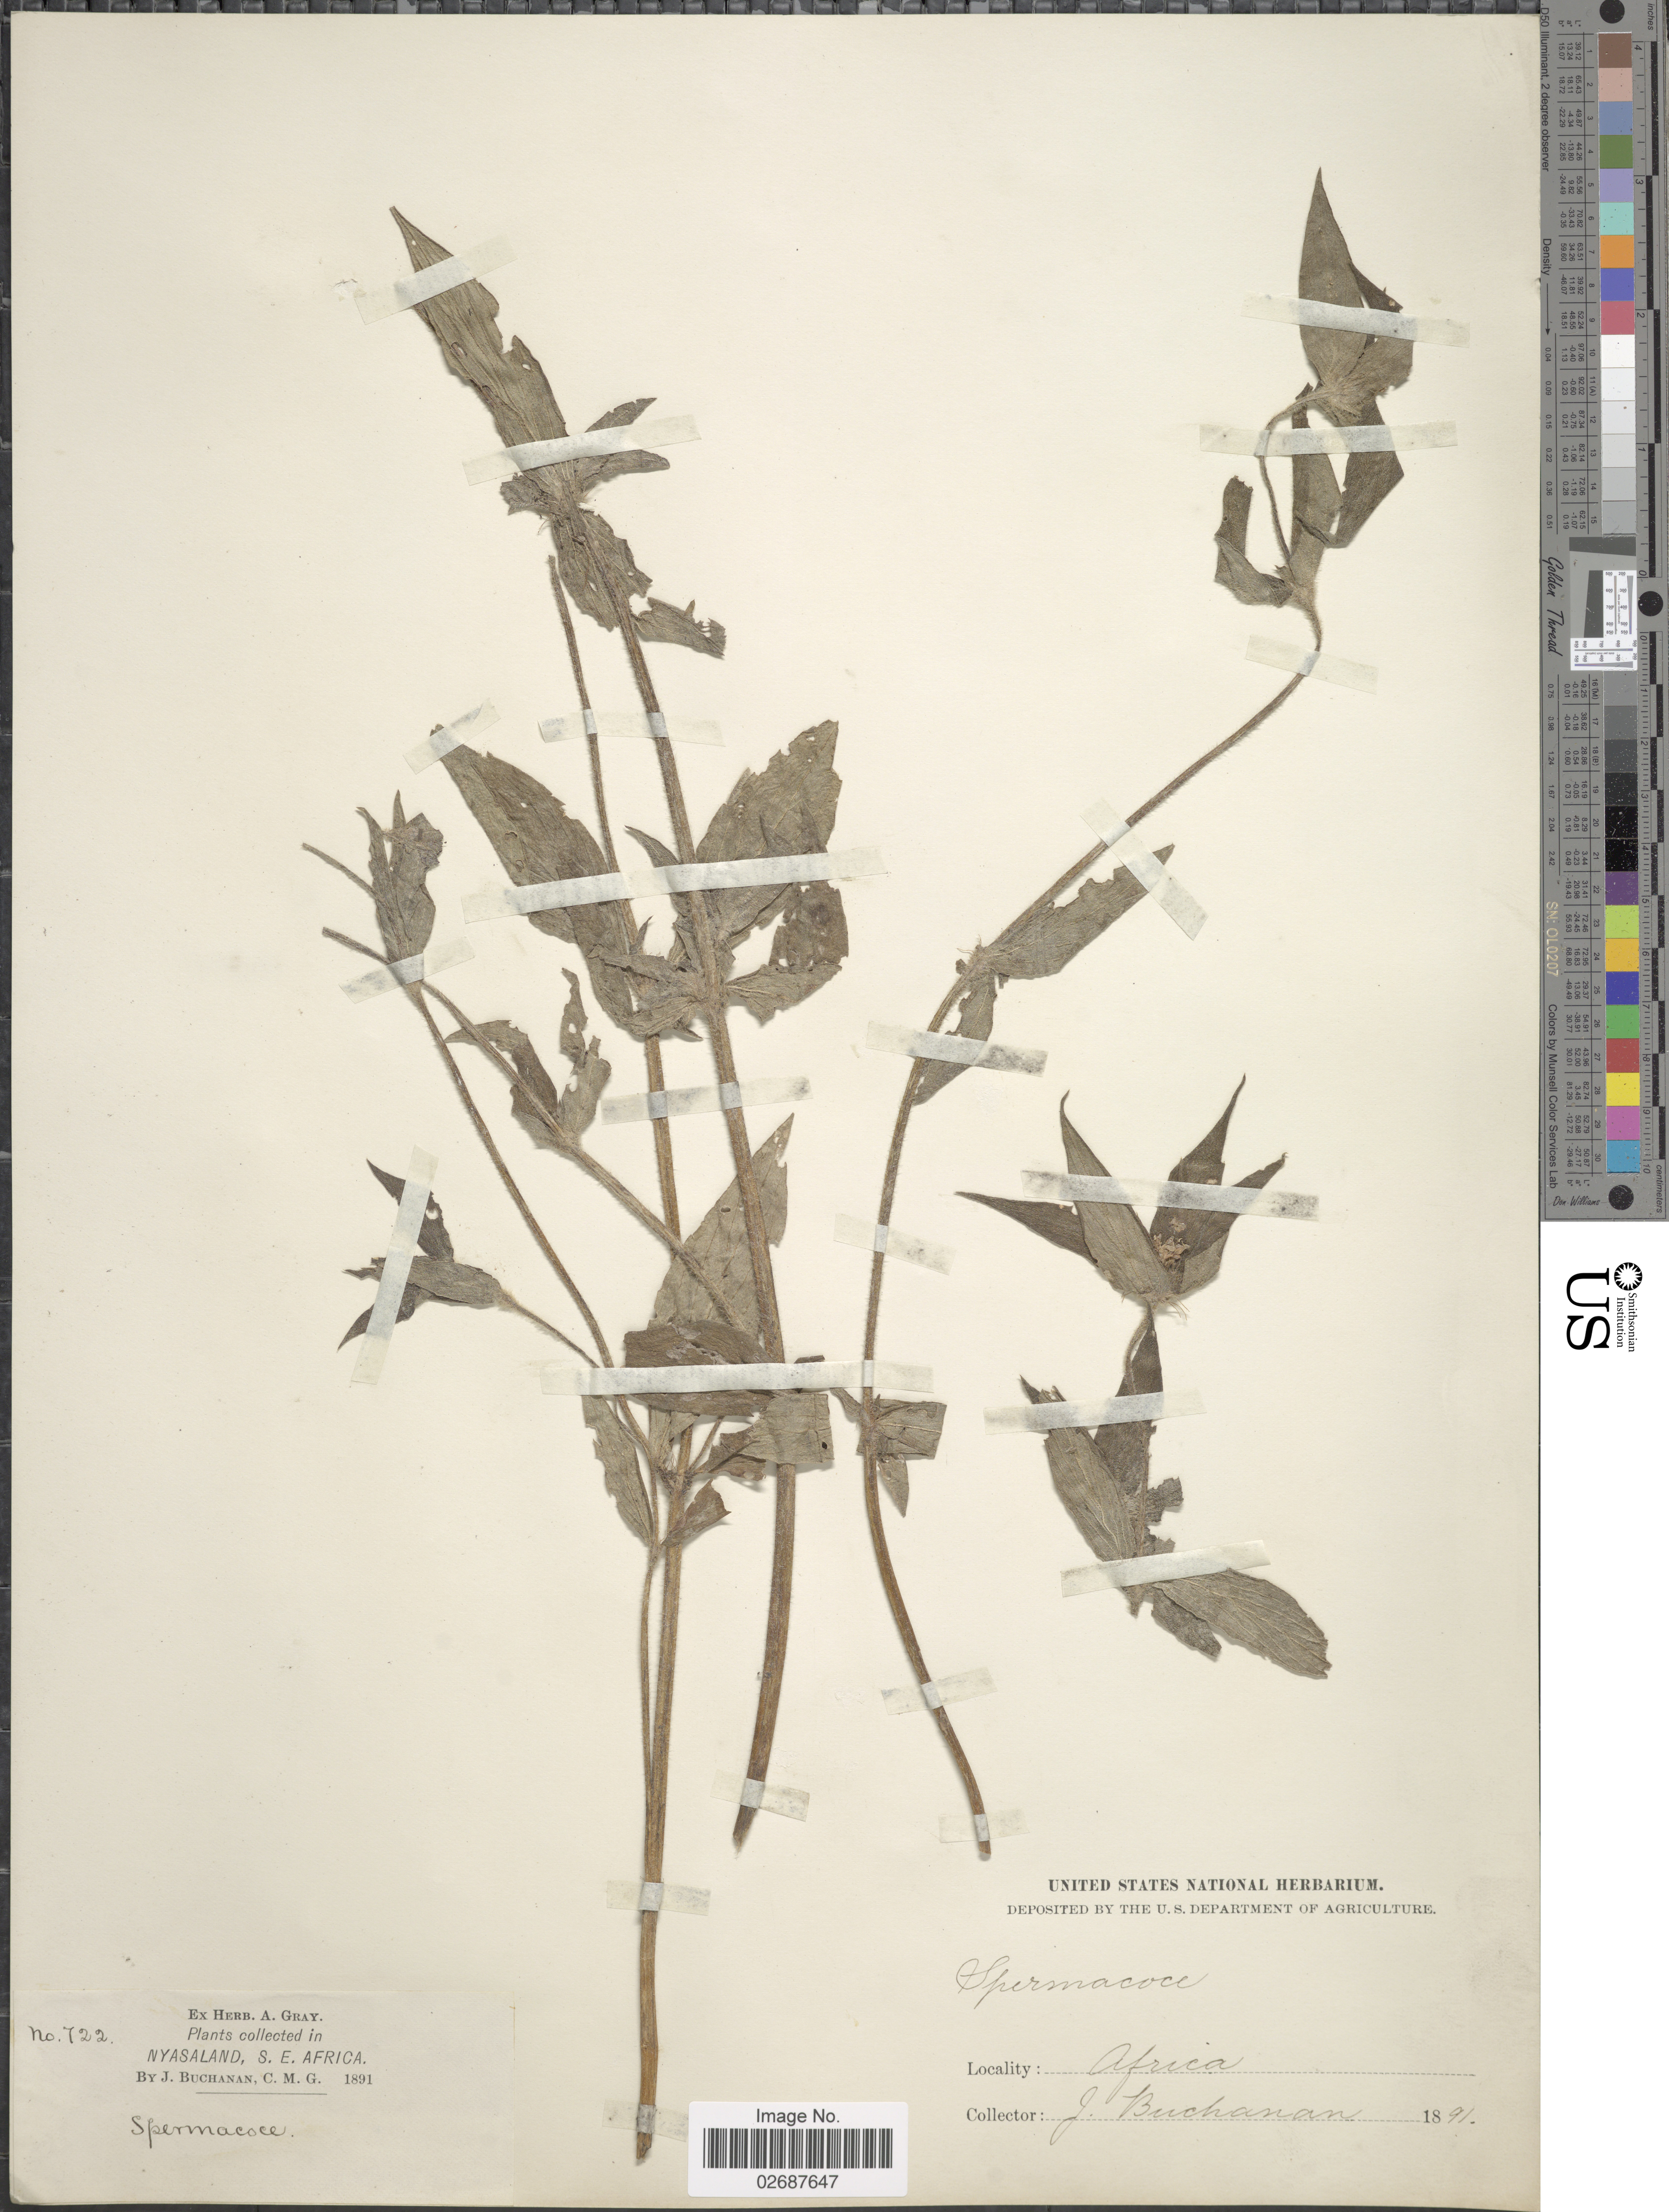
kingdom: Plantae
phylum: Tracheophyta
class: Magnoliopsida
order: Gentianales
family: Rubiaceae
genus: Borreria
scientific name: Borreria dibrachiata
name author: (Oliv.) K. Schum.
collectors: J. Buchanan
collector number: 722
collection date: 1891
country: Malawi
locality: Nyasaland, S.E. Africa